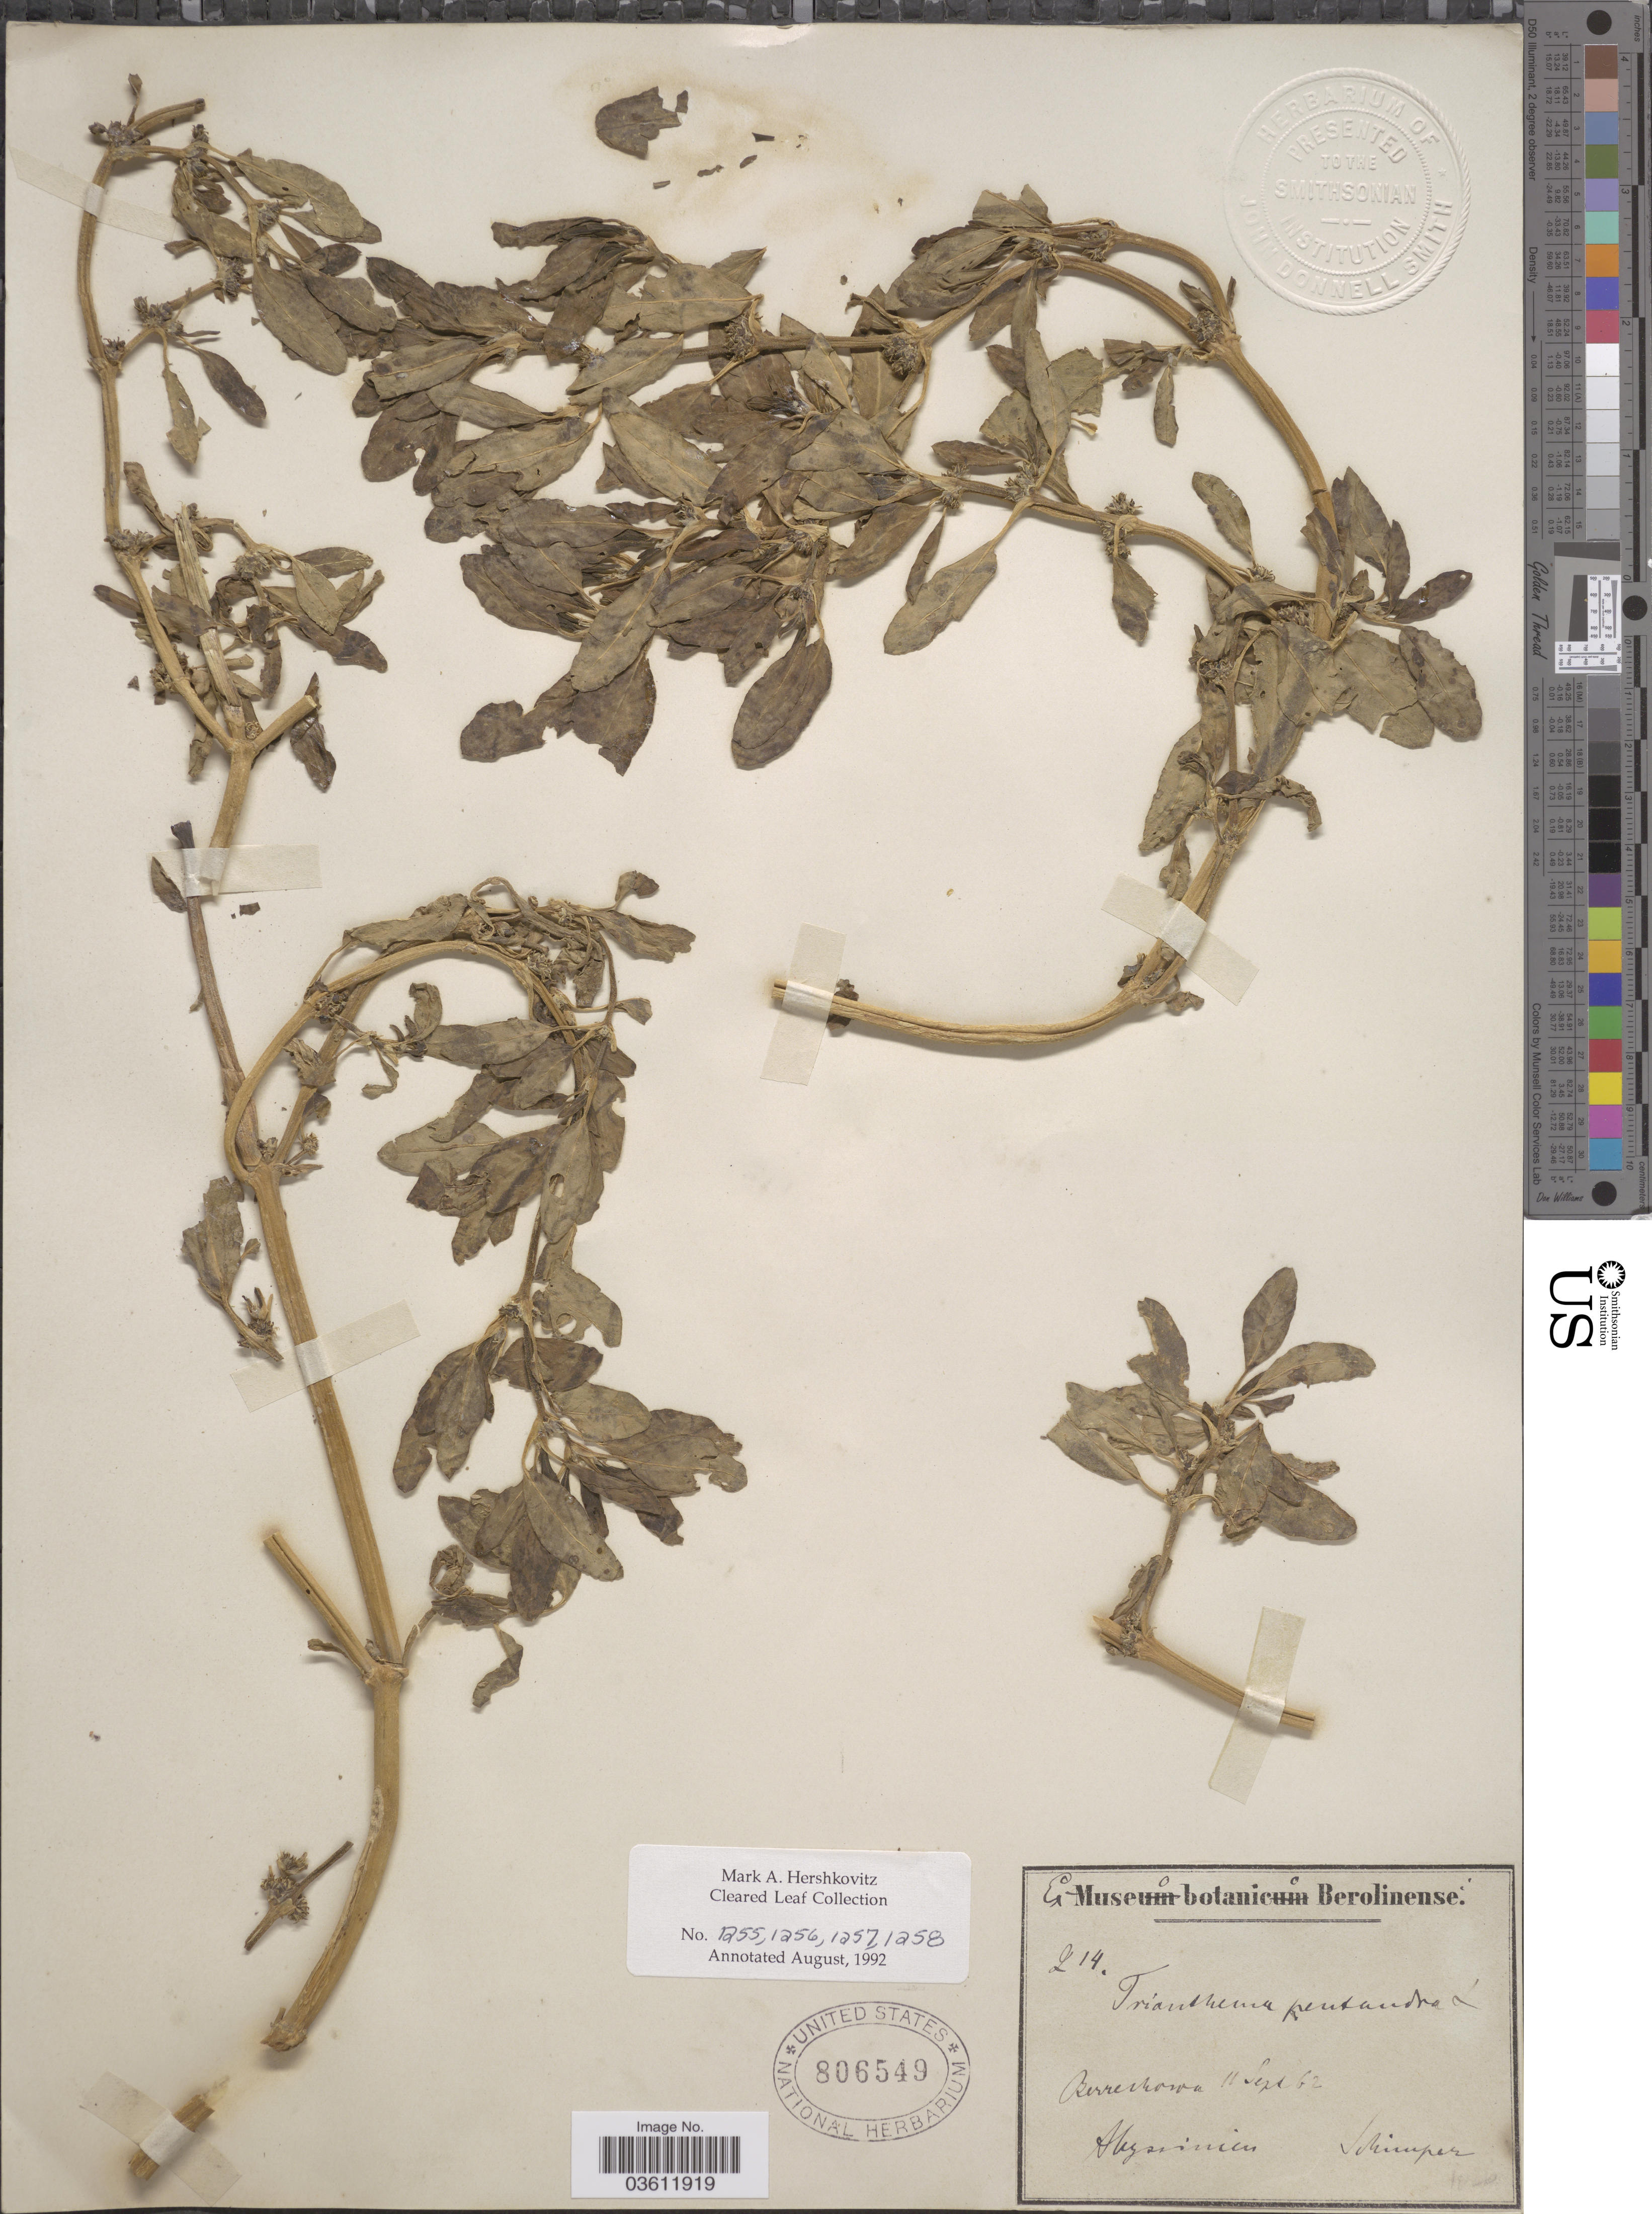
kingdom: Plantae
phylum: Tracheophyta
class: Magnoliopsida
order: Caryophyllales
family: Aizoaceae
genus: Zaleya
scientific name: Zaleya pentandra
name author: (L.) C. Jeffrey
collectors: -. Schimper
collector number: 214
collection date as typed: Transcribed d/m/y: 11/9/62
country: Ethiopia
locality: Berremowa. Abyssinien.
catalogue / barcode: US 806549